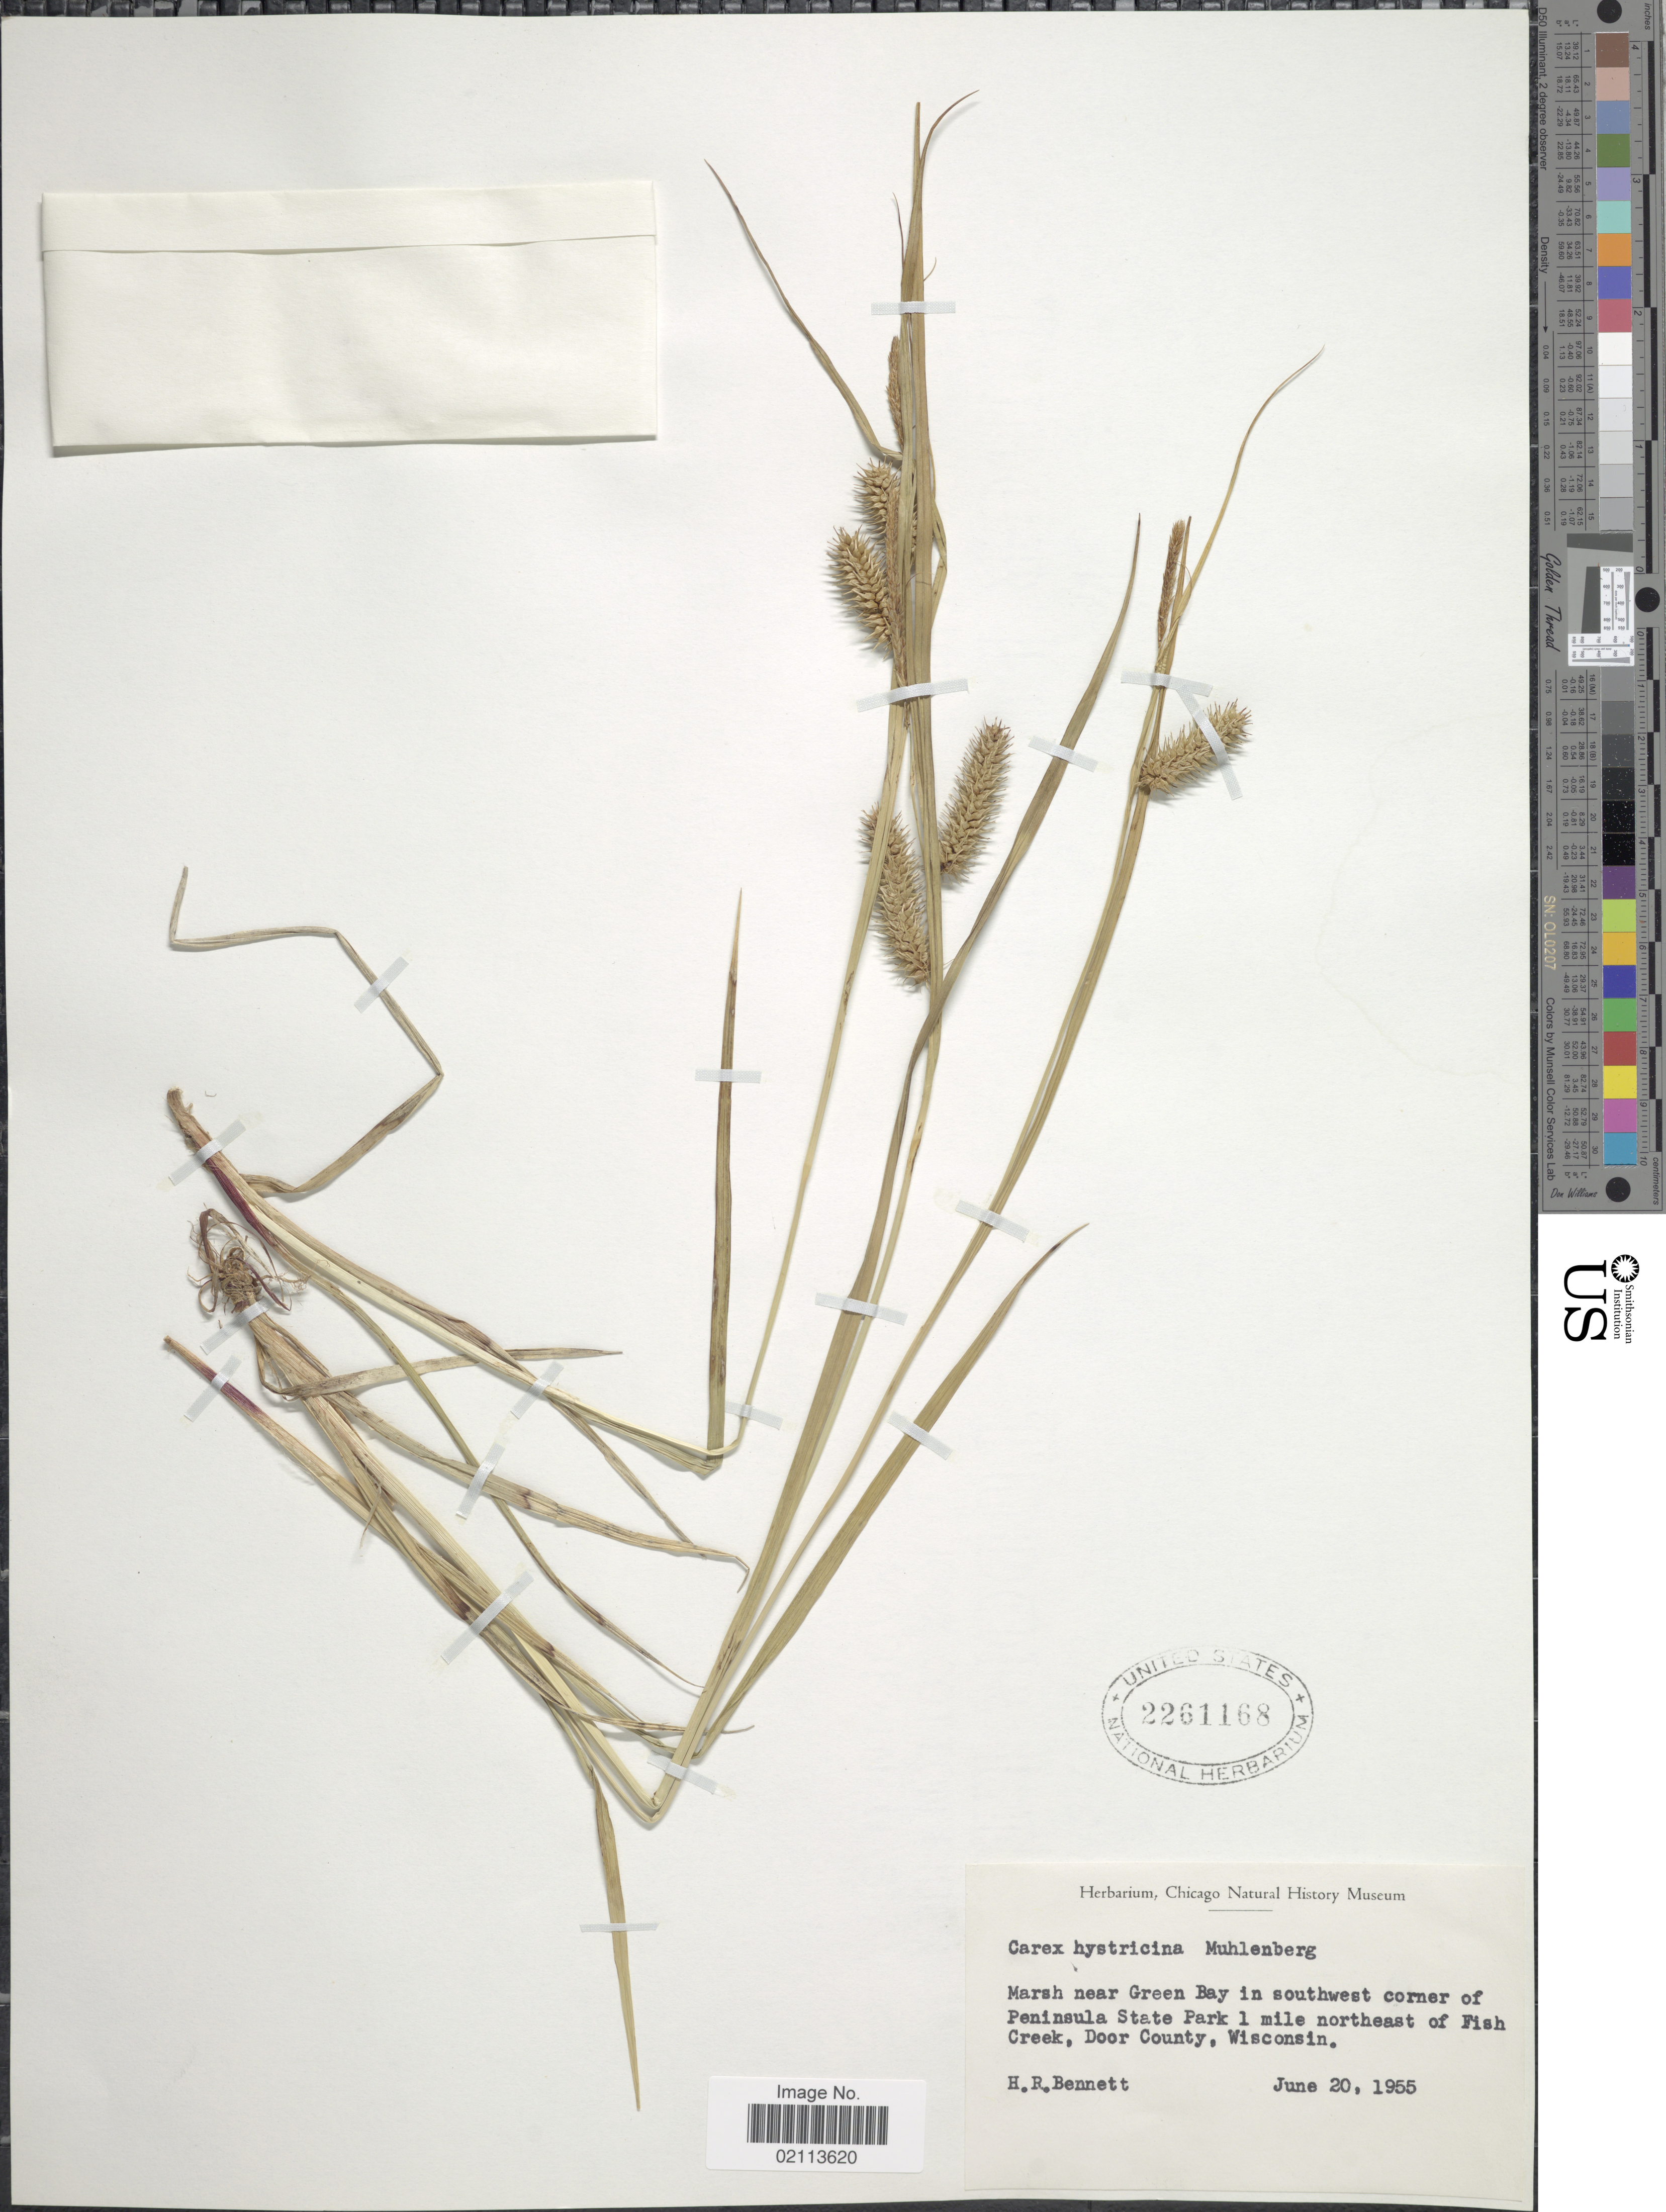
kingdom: Plantae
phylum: Tracheophyta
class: Liliopsida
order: Poales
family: Cyperaceae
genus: Carex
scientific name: Carex hystericina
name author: Muhl. ex Willd.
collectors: H. R. Bennett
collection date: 1955-06-20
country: United States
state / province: Wisconsin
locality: Marsh near Green Bay in southwest corner of Peninsula State Park 1 mile northeast of Fish Creek, Door County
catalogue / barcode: US 2261168